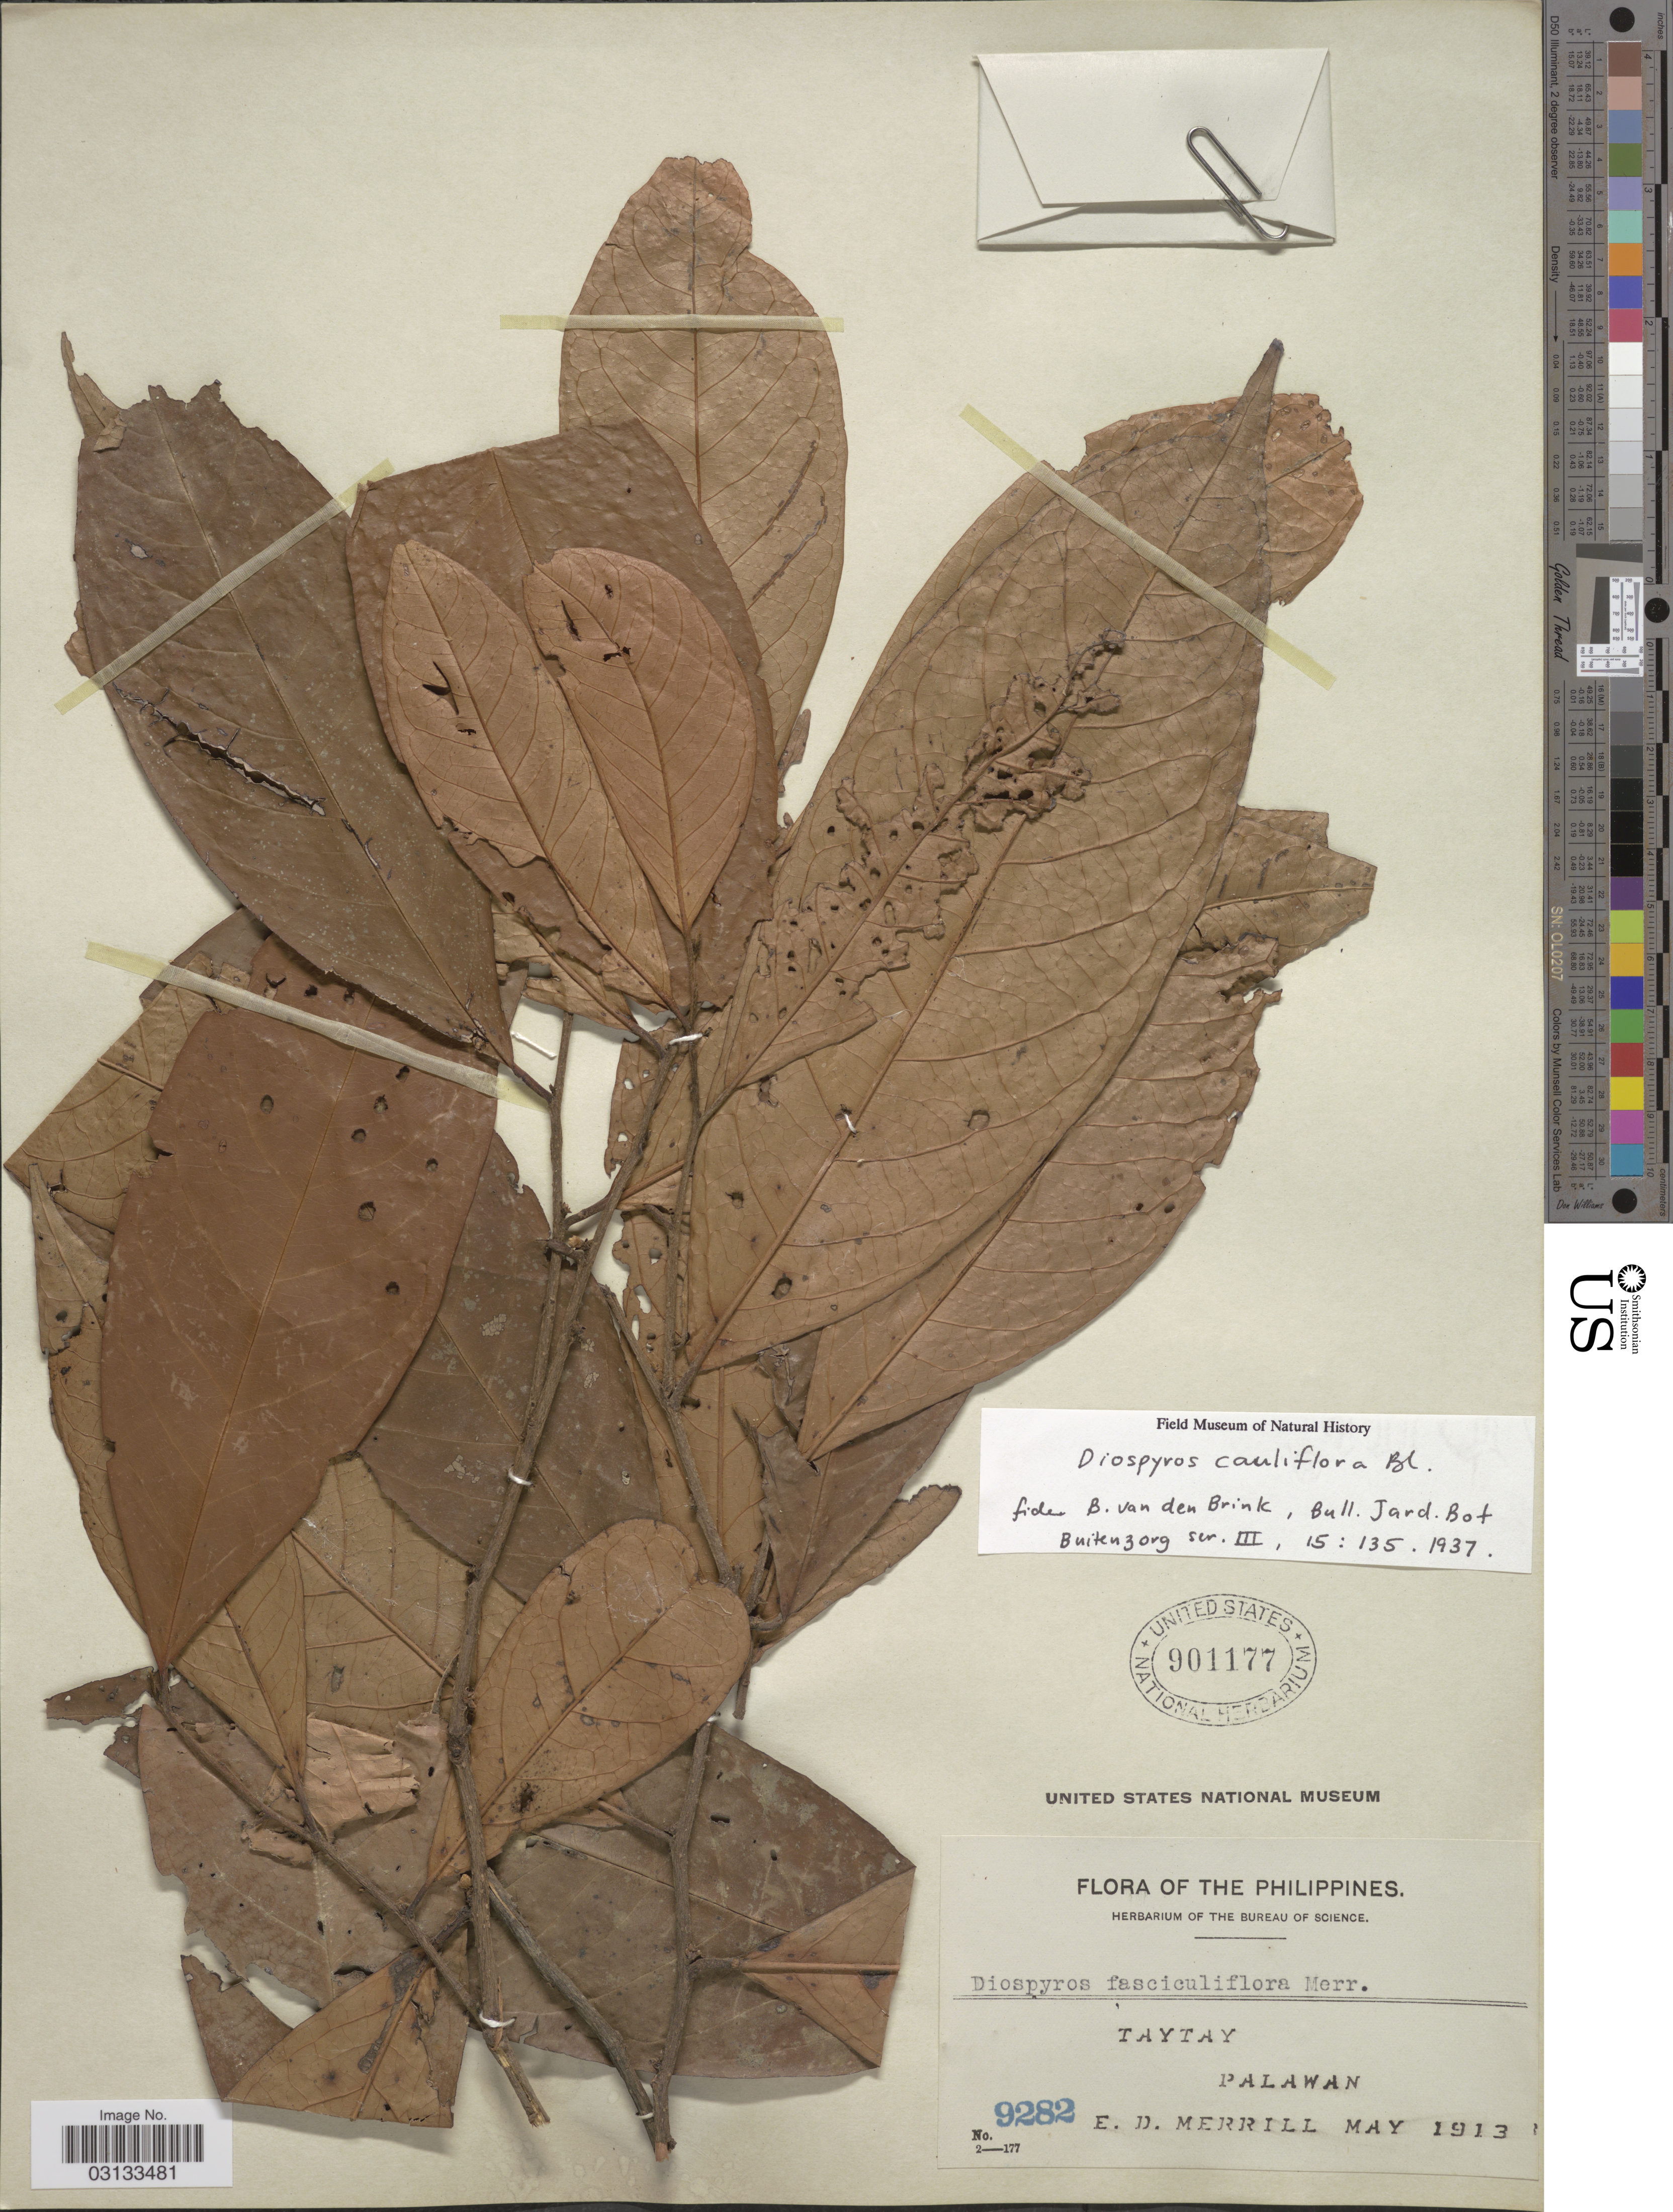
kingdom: Plantae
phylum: Tracheophyta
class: Magnoliopsida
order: Ericales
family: Ebenaceae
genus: Diospyros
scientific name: Diospyros cauliflora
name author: Blume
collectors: E. D. Merrill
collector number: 9282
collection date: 1913-05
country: Philippines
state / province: Mimaropa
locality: Taytay, Palawan.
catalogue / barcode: US 901177